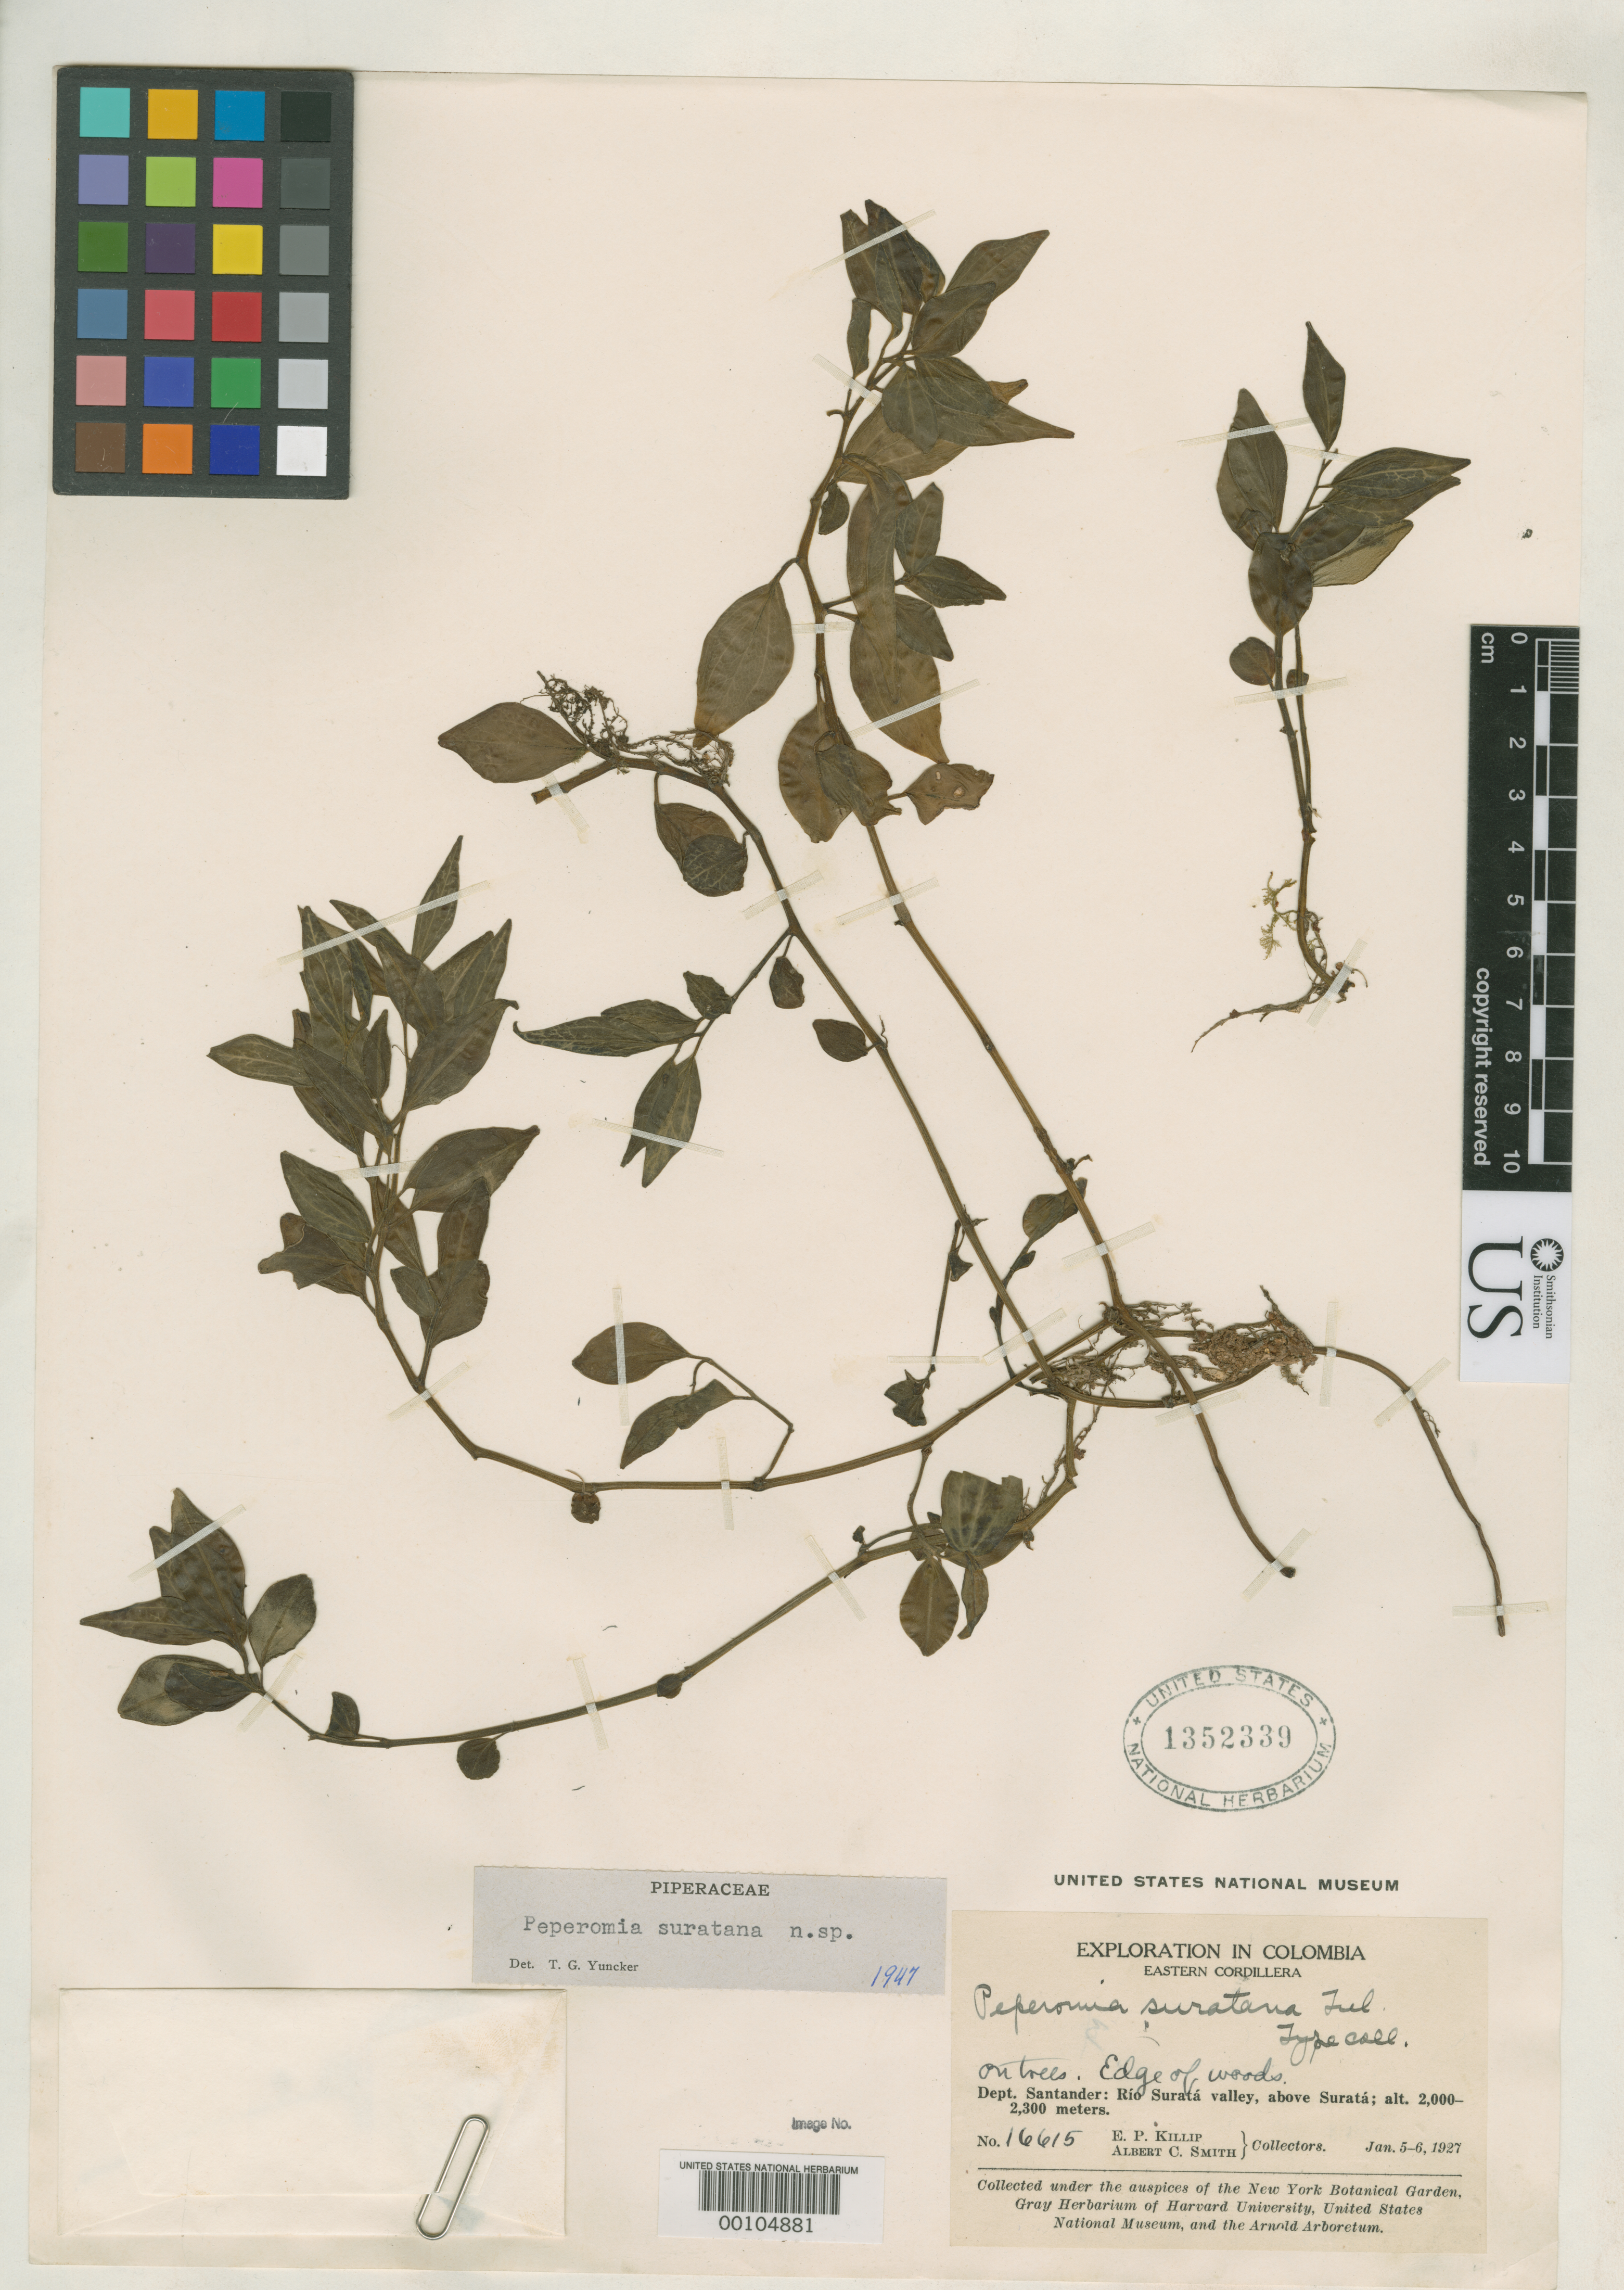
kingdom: Plantae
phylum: Tracheophyta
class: Magnoliopsida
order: Piperales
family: Piperaceae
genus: Peperomia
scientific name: Peperomia suratana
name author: Trel. & Yunck.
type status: Isotype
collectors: E. P. Killip & A. C. Smith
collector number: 16615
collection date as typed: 05 Jan 1927 to 06 Jan 1927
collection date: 1927-01-05/1927-01-06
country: Colombia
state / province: Santander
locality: Rio Surata Valley, above Surata.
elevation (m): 2000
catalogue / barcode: US 1352339